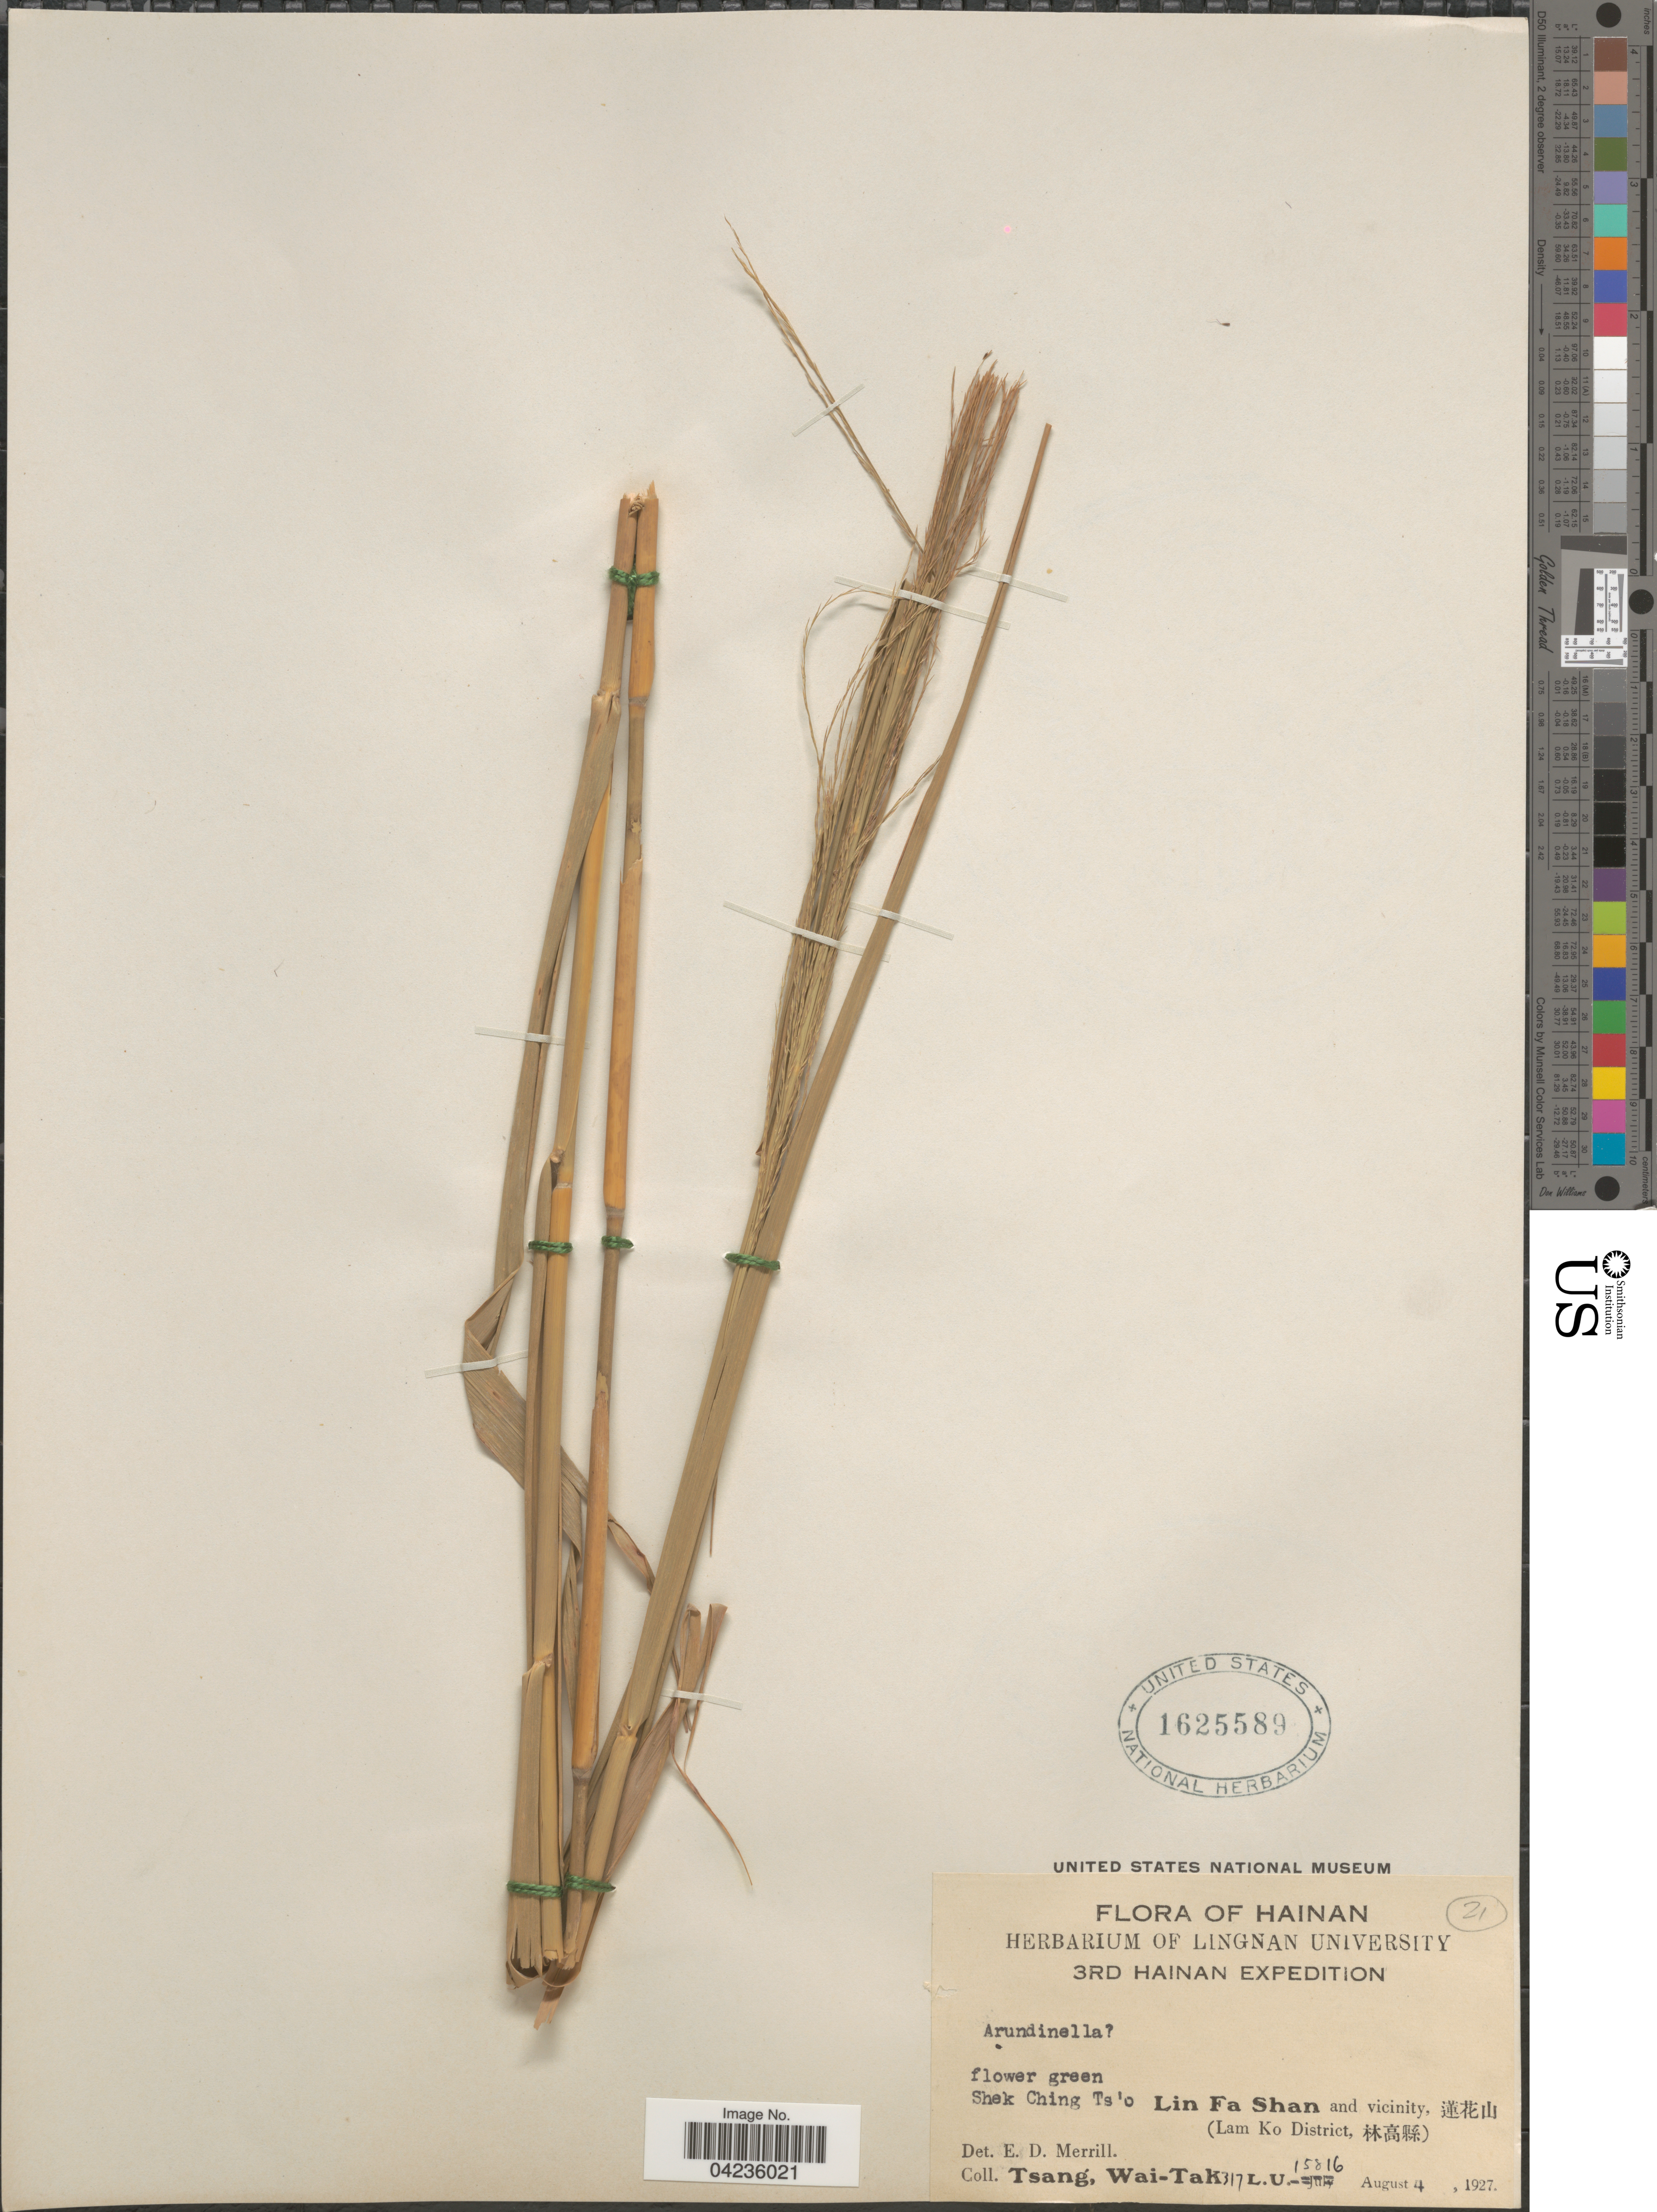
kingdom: Plantae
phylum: Tracheophyta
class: Liliopsida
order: Poales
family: Poaceae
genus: Arundinella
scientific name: Arundinella nepalensis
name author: Trin.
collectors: W. T. Tsang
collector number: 317L.U.15816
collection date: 1927-08-04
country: China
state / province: Hainan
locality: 3rd Hainan Expedition. Shek Ching Ts'o Lin Fa Shan and vicinity, X. (Lam Ko District, X).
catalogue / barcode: US 1625589